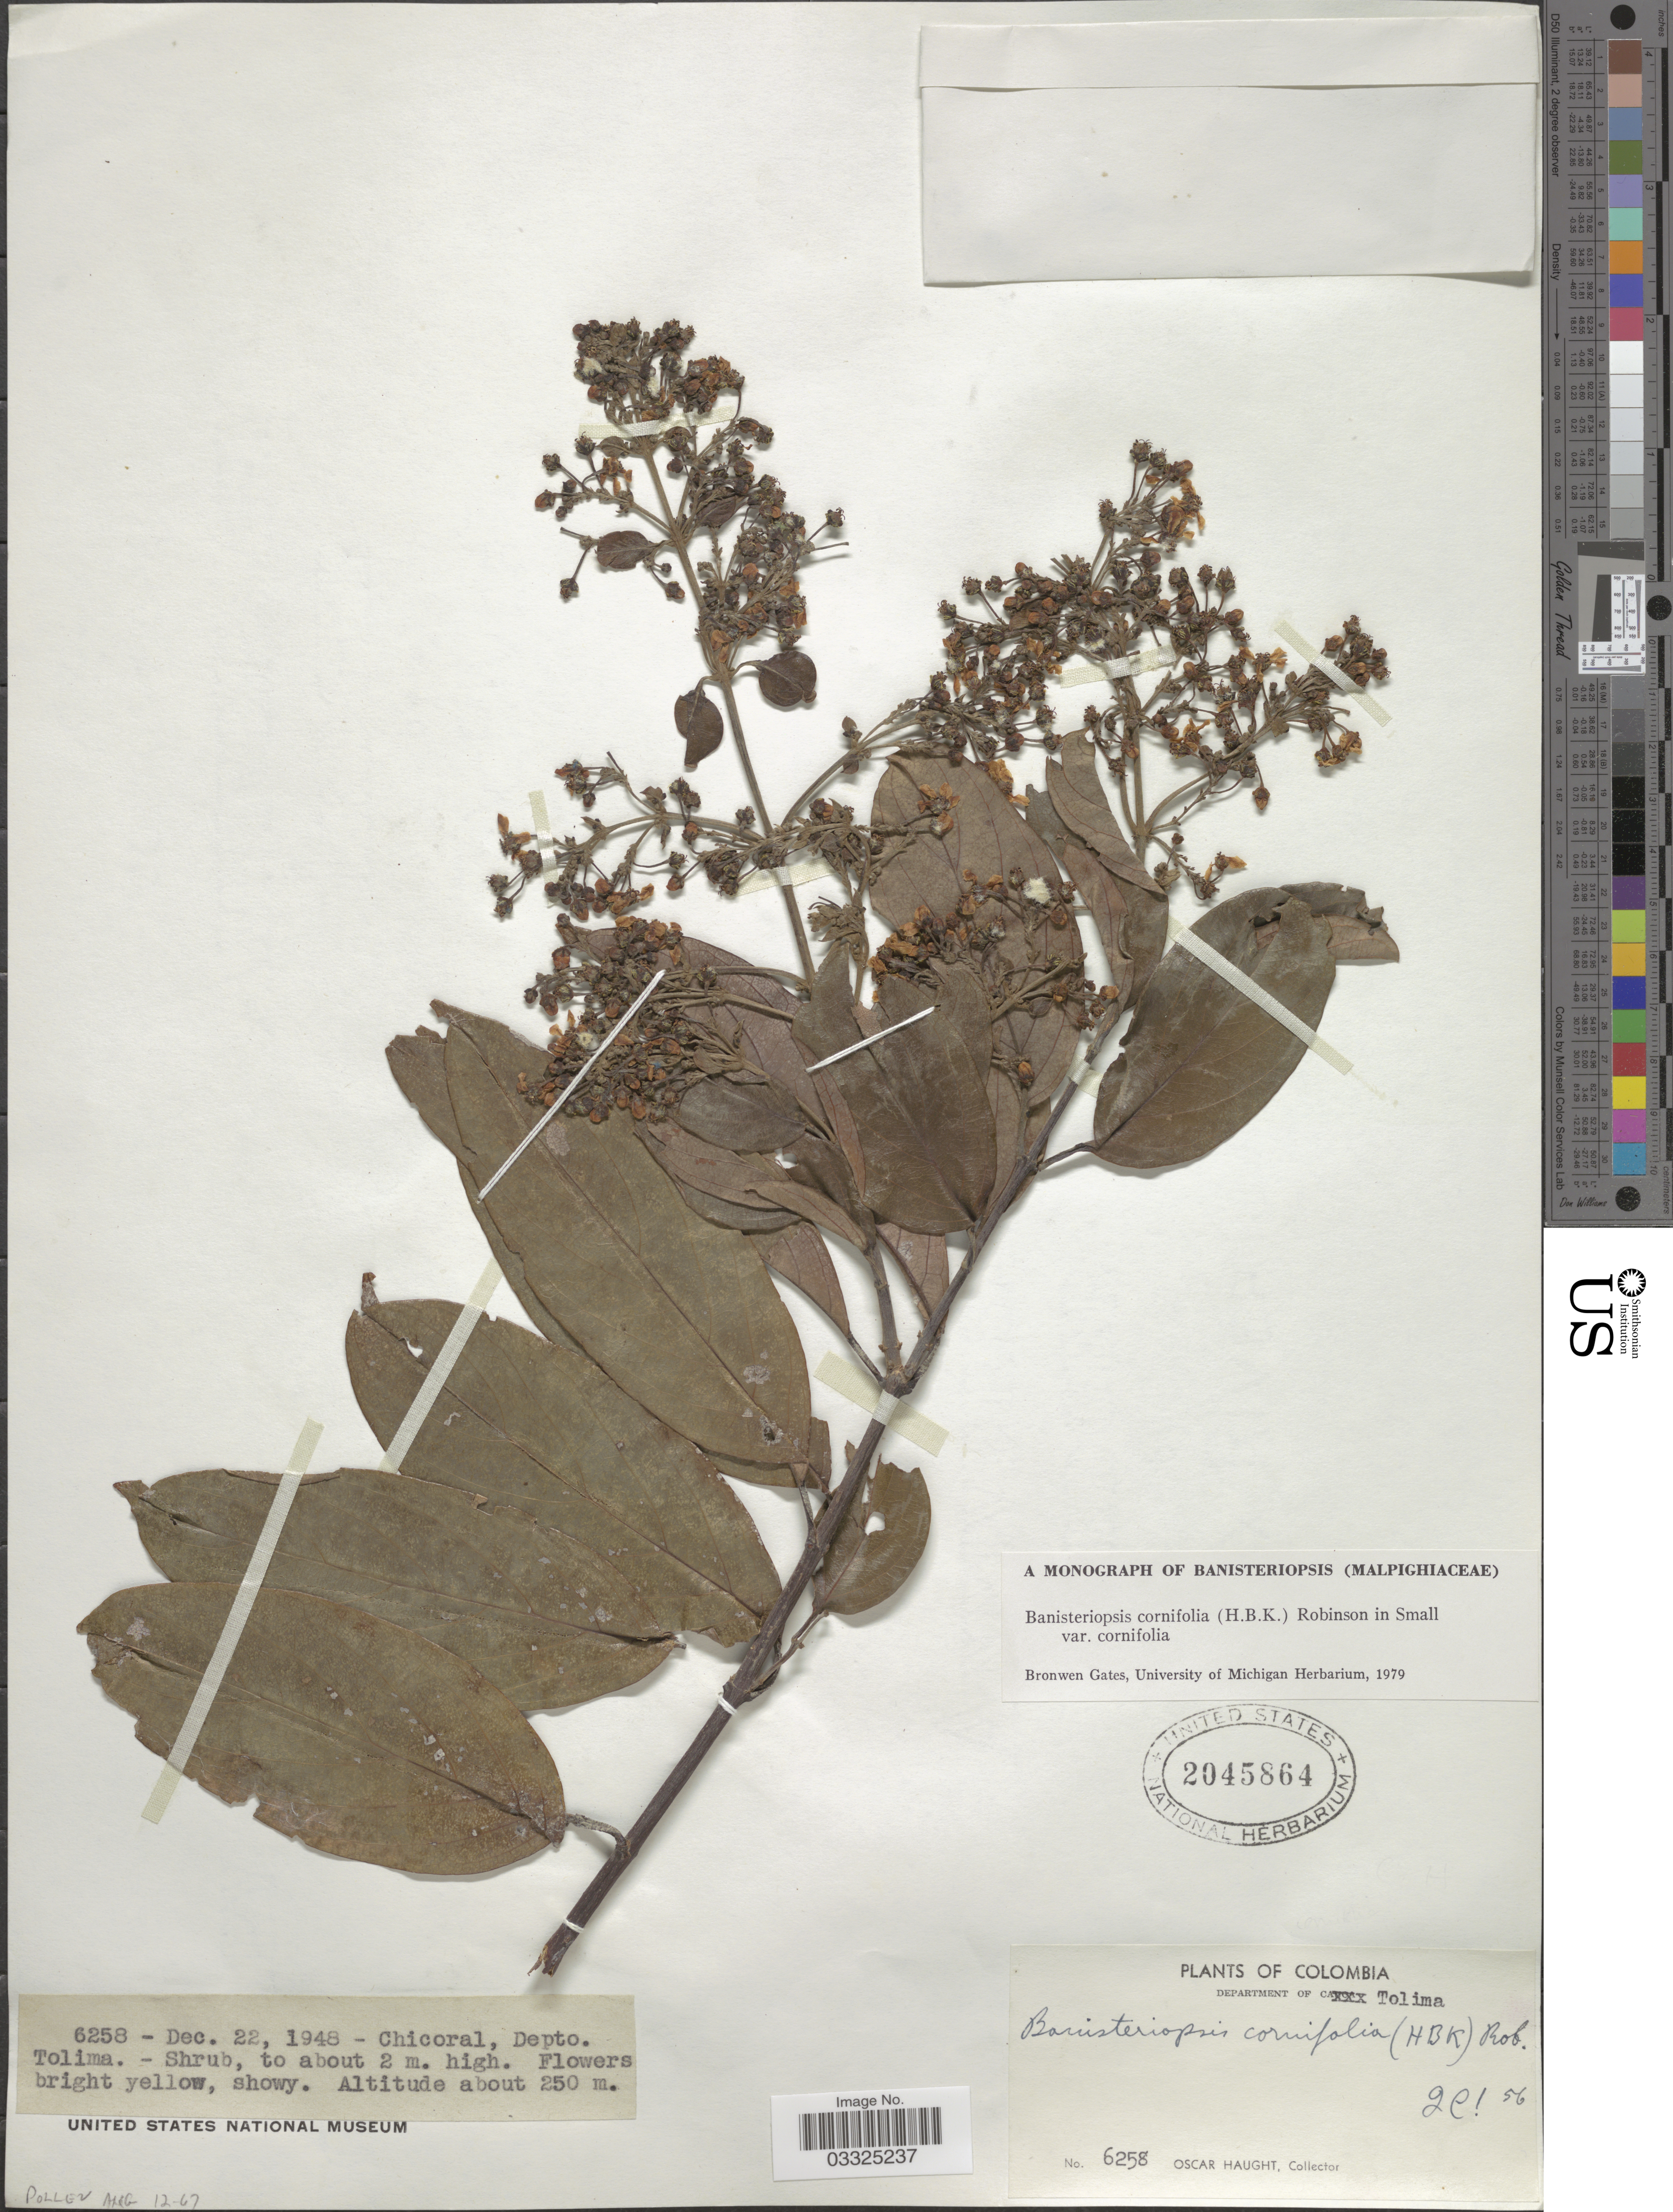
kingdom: Plantae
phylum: Tracheophyta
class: Magnoliopsida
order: Malpighiales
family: Malpighiaceae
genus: Bronwenia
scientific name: Bronwenia cornifolia var. cornifolia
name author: (Kunth) W.R. Anderson & C. Davis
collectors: O. L. Haught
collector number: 6258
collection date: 1948-12-22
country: Colombia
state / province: Tolima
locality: Department of Tolima. Chicoral.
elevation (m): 250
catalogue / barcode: US 2045864